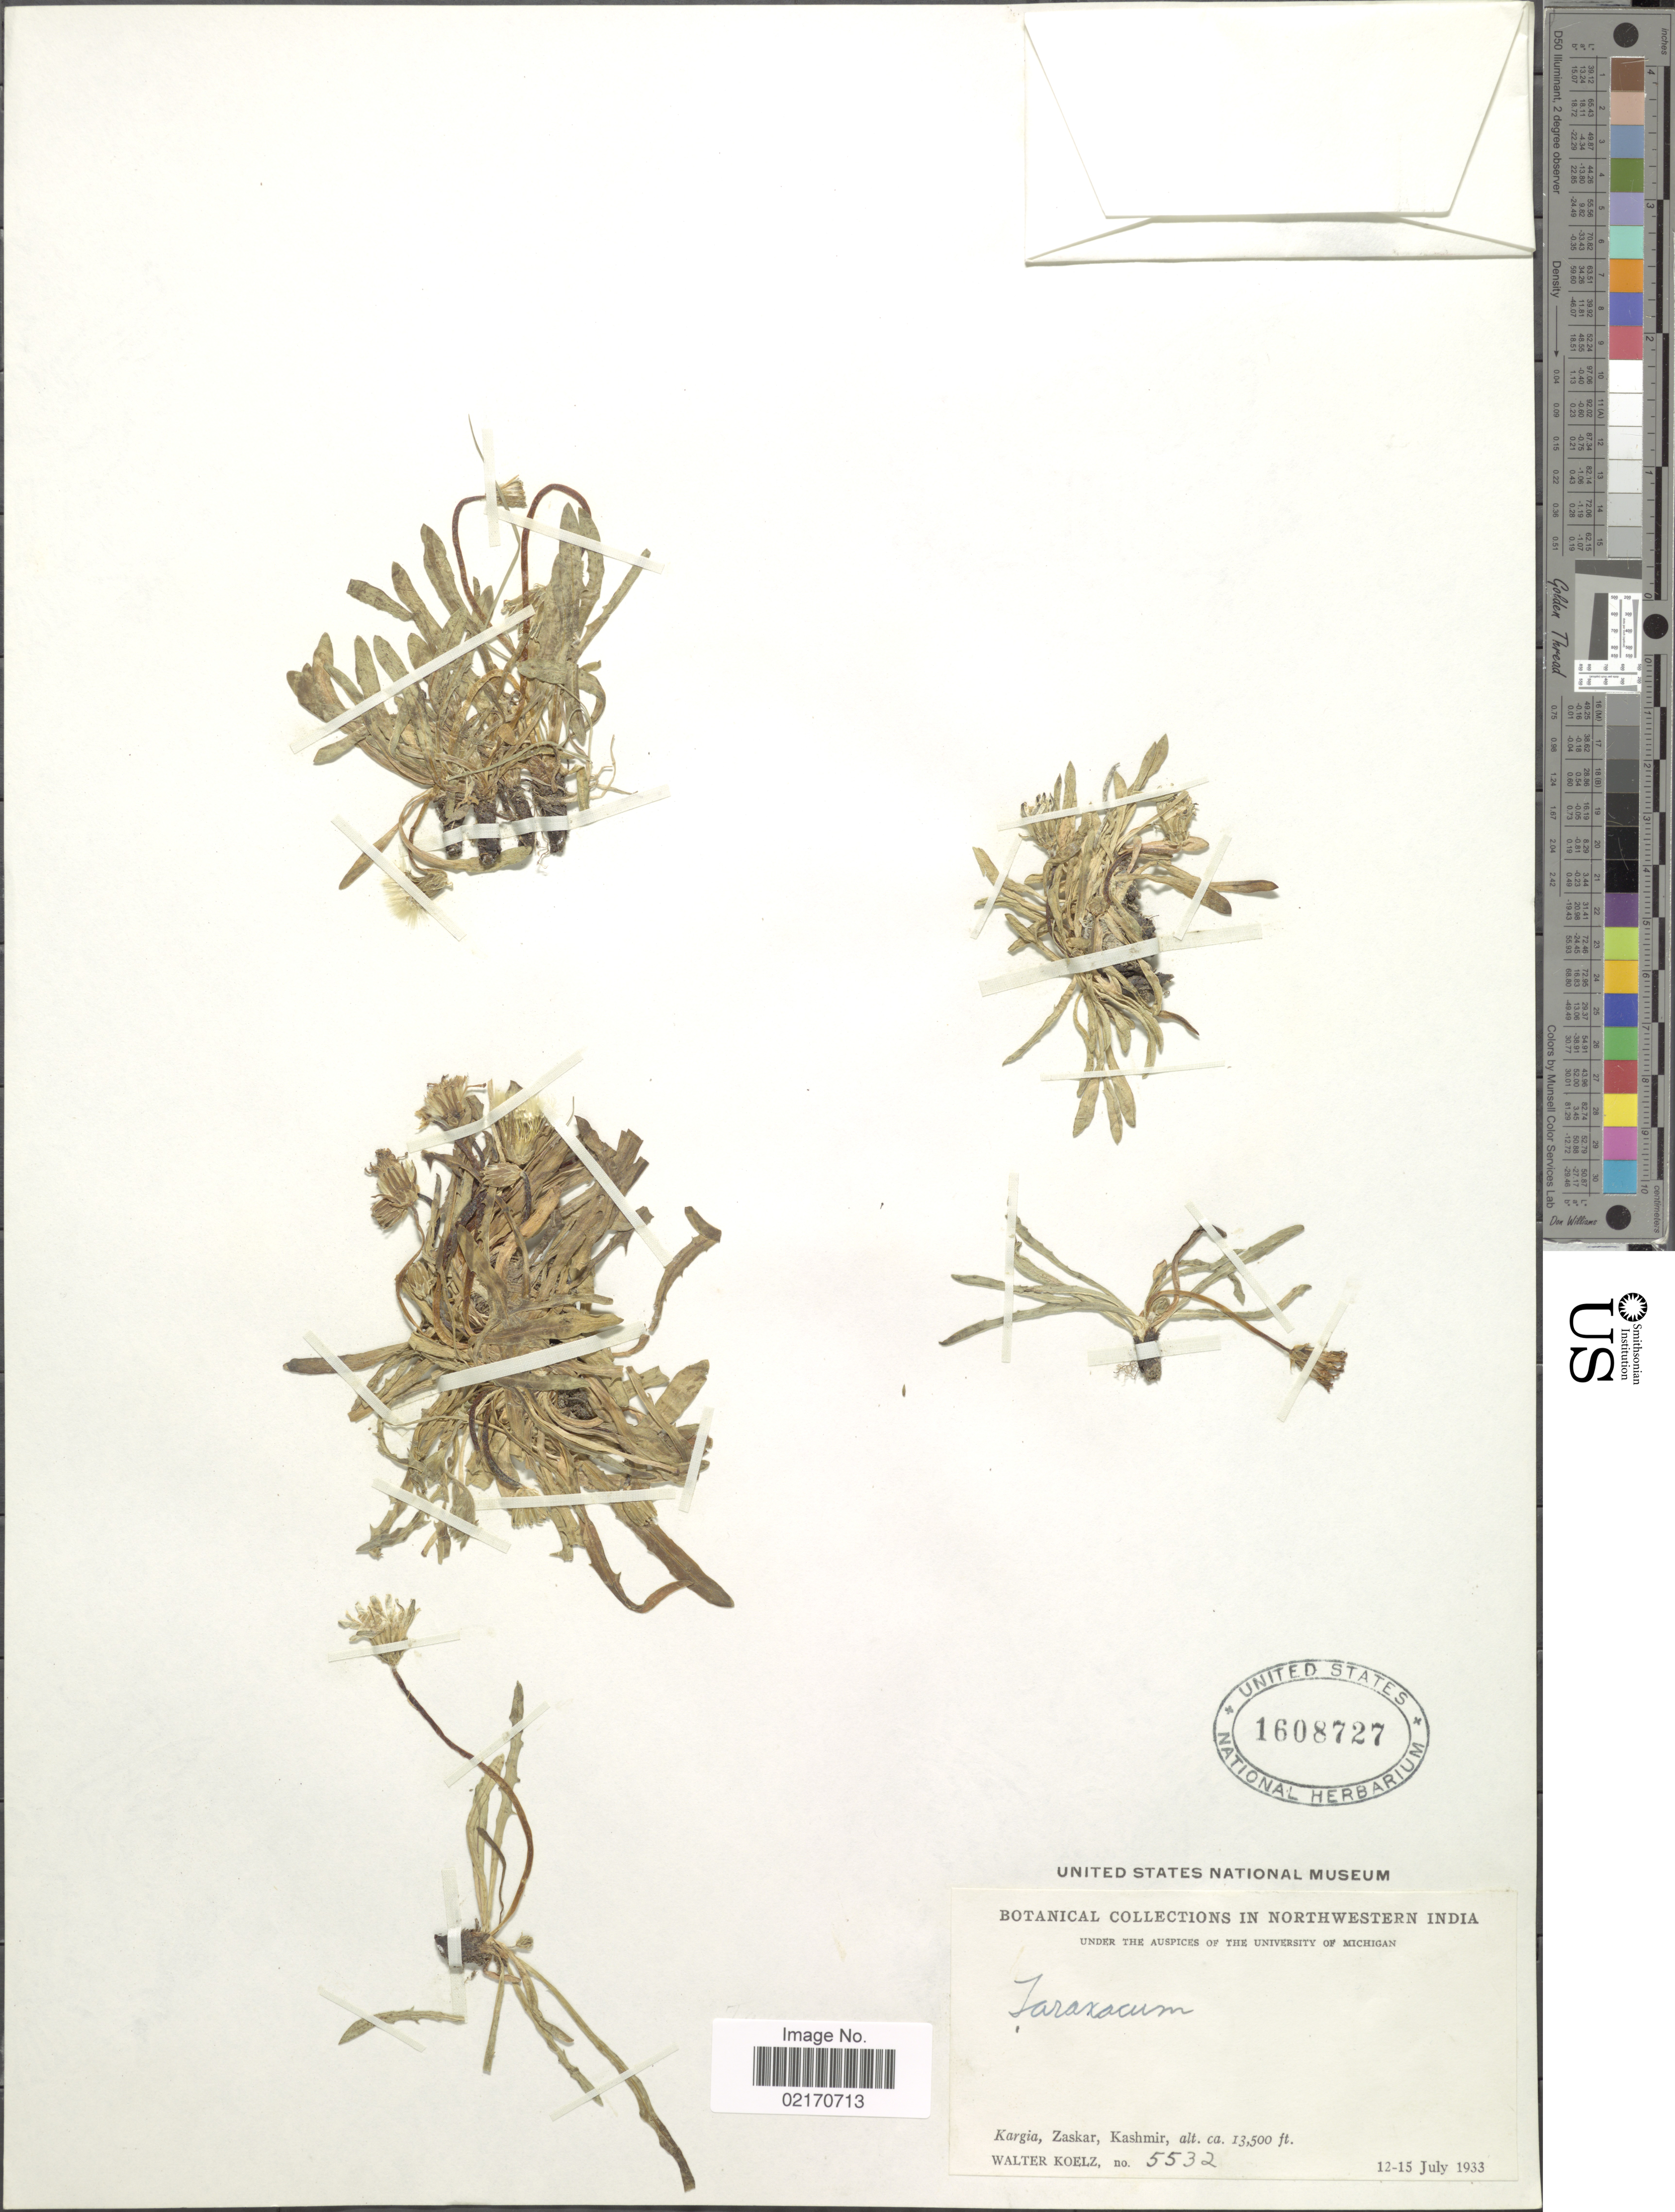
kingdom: Plantae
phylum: Tracheophyta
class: Magnoliopsida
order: Asterales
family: Asteraceae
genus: Taraxacum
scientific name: Taraxacum sp.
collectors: W. N. Koelz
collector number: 5532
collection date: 1933-07-12/1933-07-15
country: India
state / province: Jammu and Kashmir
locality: Northwestern India, Kargia, Zaskar, Kashmir.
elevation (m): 4115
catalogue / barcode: US 1608727